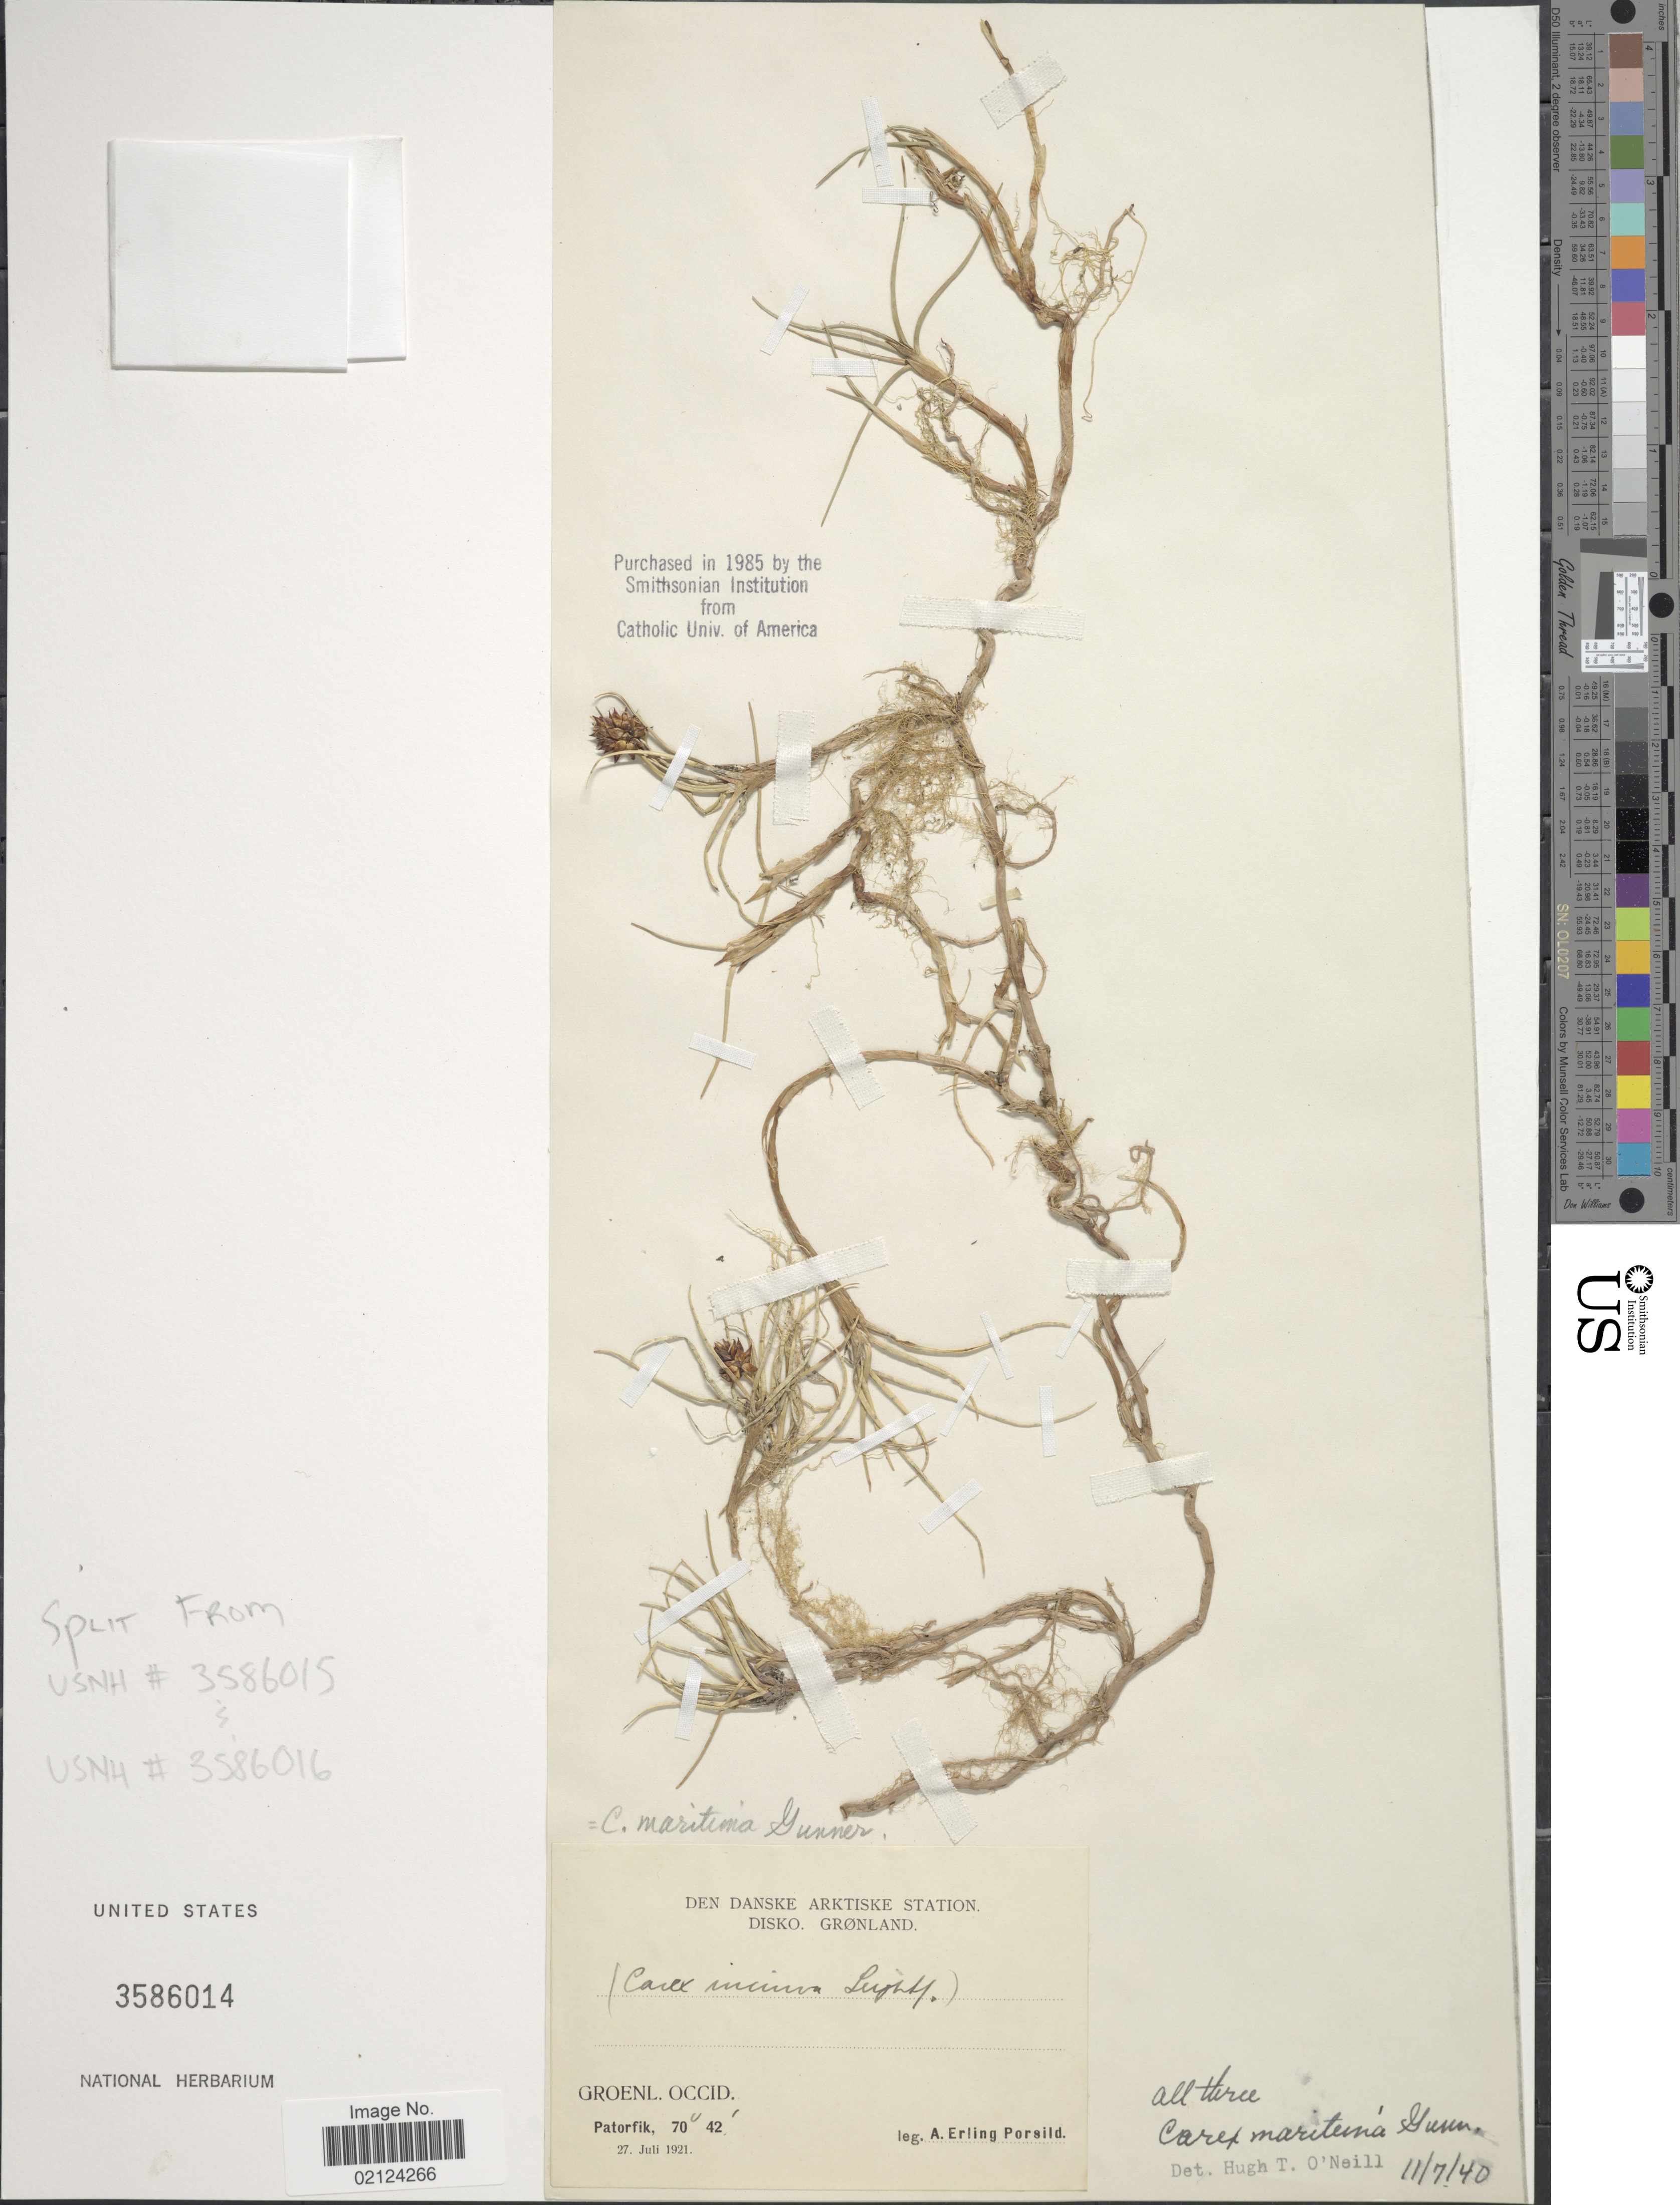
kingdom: Plantae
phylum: Tracheophyta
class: Liliopsida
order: Poales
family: Cyperaceae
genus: Carex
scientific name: Carex maritima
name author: Gunnerus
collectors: A. E. Porsild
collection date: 1921-07-27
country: Greenland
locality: Groenl. Occid. Patorfik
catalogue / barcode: US 3586014